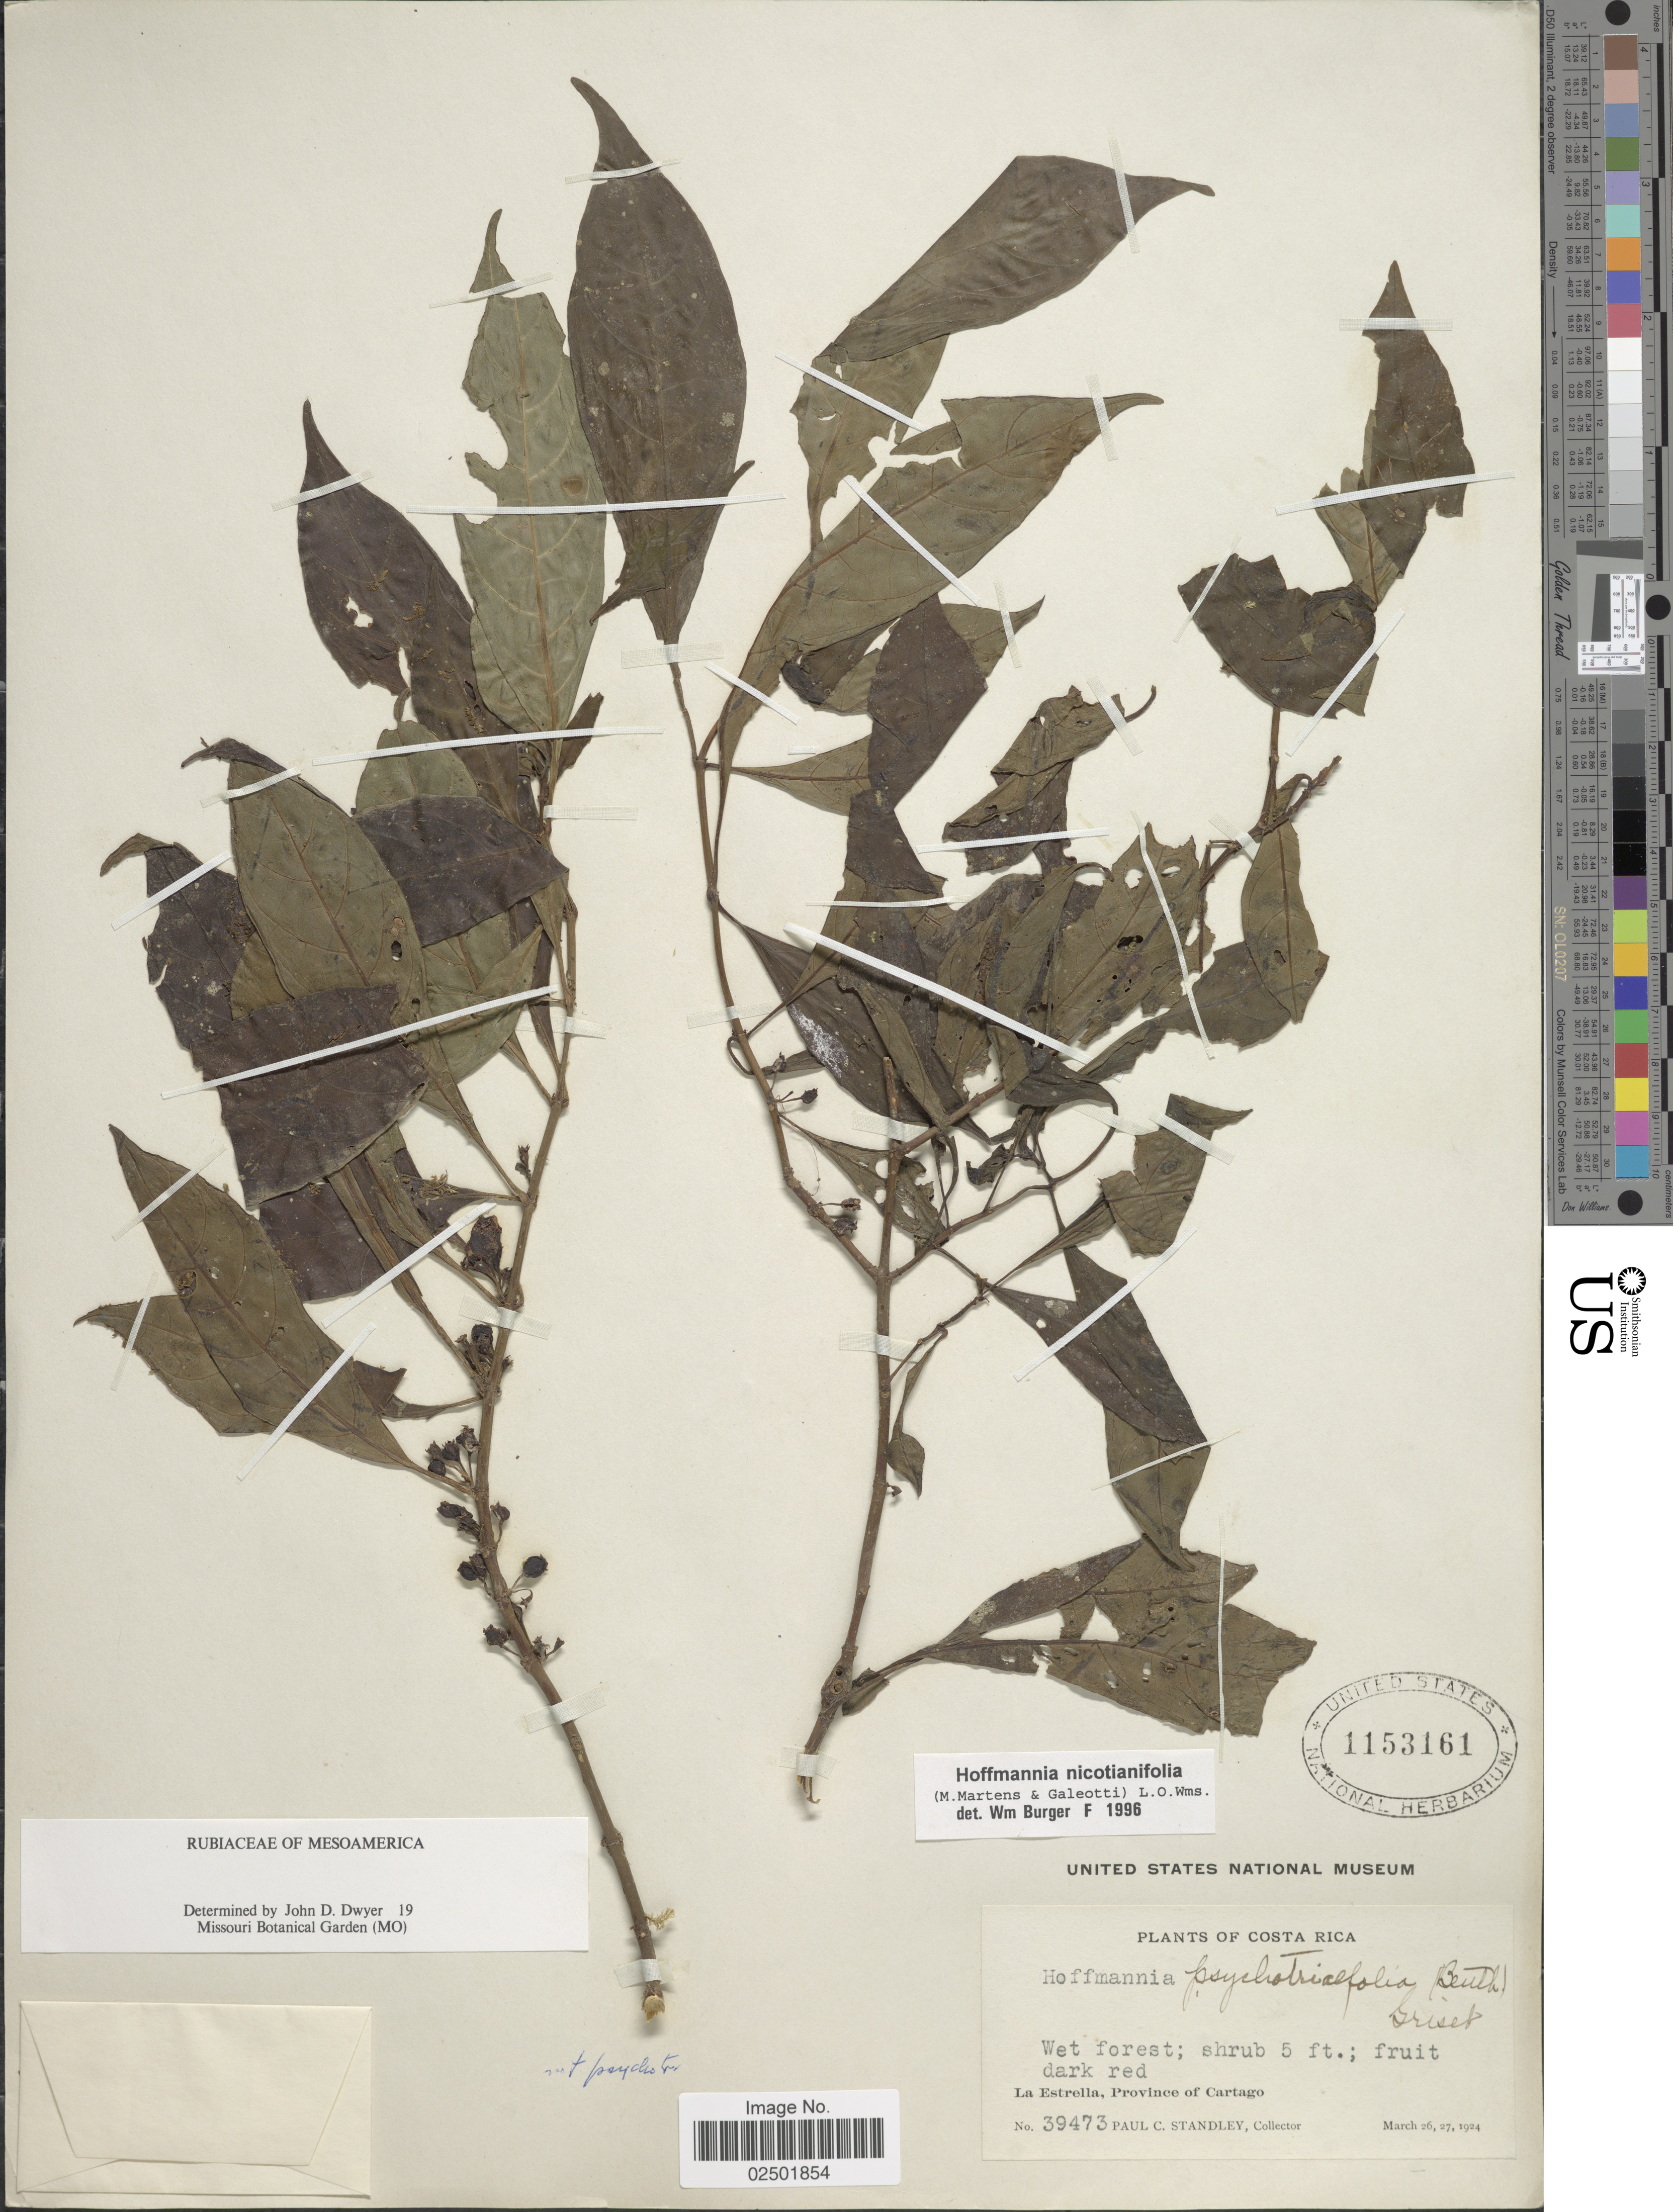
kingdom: Plantae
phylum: Tracheophyta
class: Magnoliopsida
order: Gentianales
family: Rubiaceae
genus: Hoffmannia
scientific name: Hoffmannia nicotianifolia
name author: (M. Martens & Galeoti) L.O. Williams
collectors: P. C. Standley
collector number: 39473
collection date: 1924-03-26/1924-03-27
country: Costa Rica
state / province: Cartago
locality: La Estrella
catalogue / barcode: US 1153161